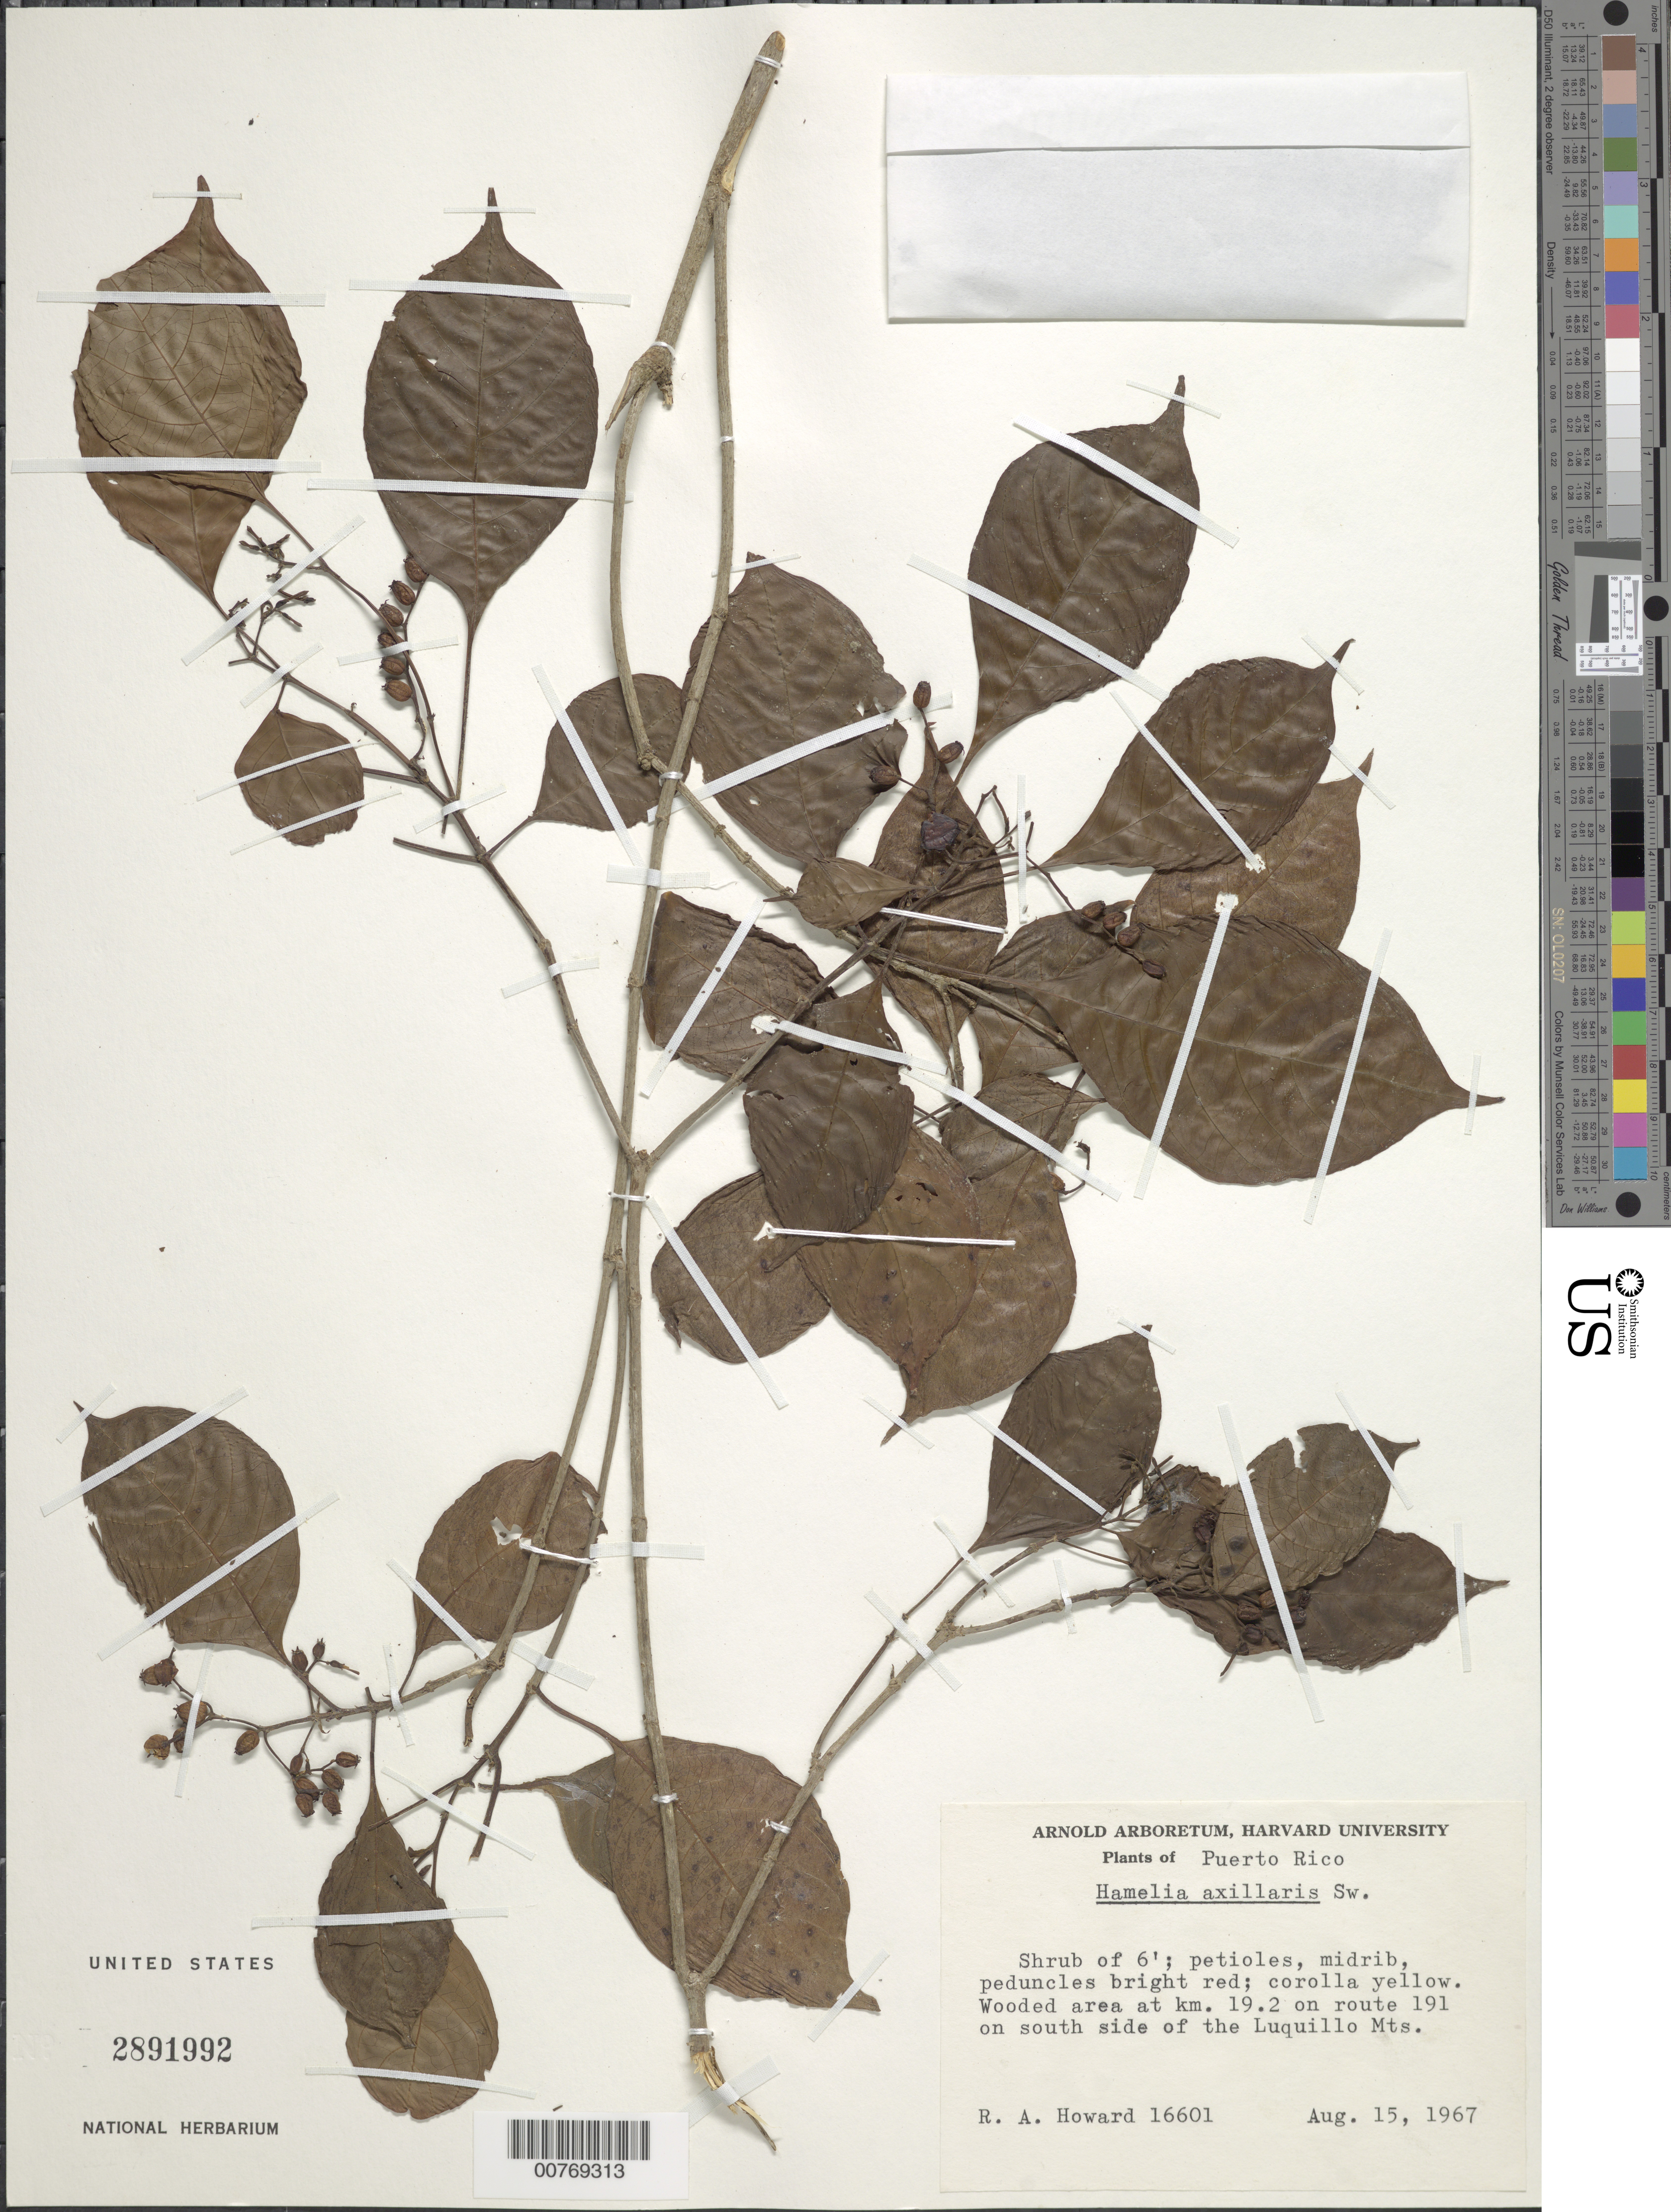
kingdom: Plantae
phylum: Tracheophyta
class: Magnoliopsida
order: Gentianales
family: Rubiaceae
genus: Hamelia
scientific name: Hamelia axillaris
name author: Sw.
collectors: R. A. Howard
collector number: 16601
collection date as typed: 15 Aug 1967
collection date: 1967-08-15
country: Puerto Rico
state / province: Luquillo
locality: Wooded area at km 19.2 on route 191 on south side of the Luquillo Mts.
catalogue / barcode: US 2891992